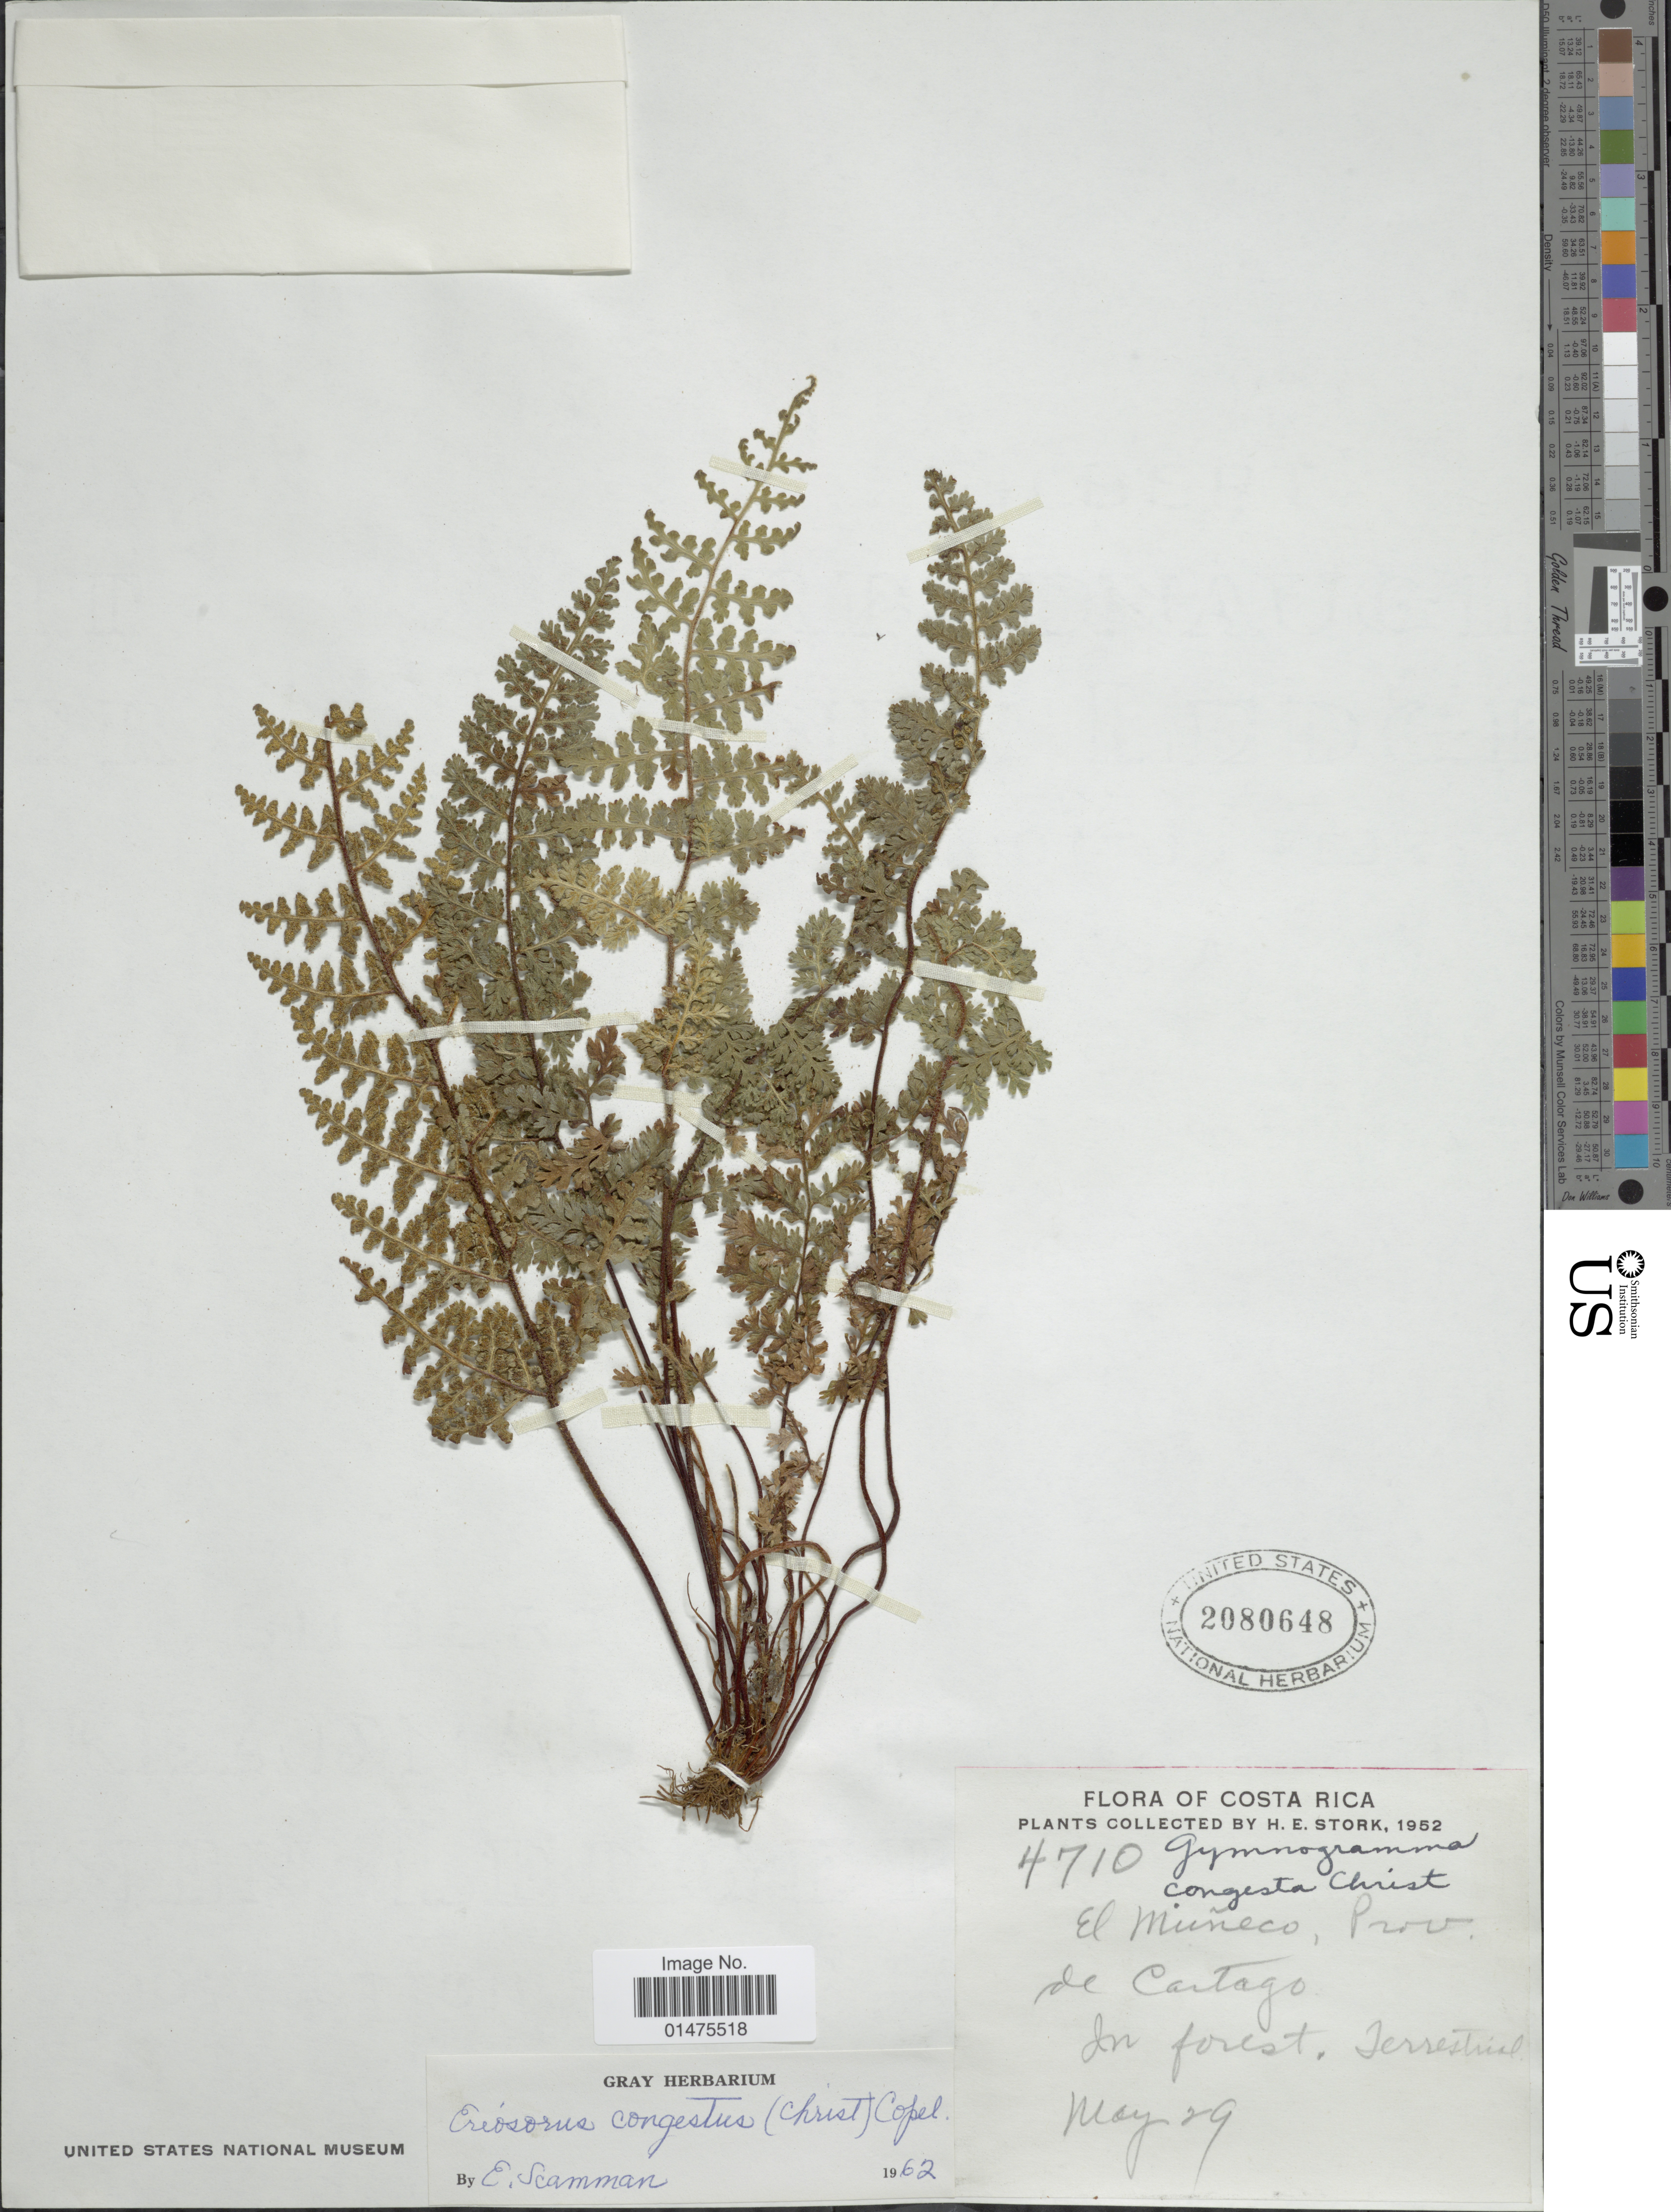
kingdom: Plantae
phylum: Tracheophyta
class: Polypodiopsida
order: Polypodiales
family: Pteridaceae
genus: Jamesonia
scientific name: Jamesonia congesta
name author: (Christ) Christenh.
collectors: H. E. Stork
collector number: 4710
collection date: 1952-05-29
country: Costa Rica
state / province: Cartago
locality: El Muñeco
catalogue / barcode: US 2080648